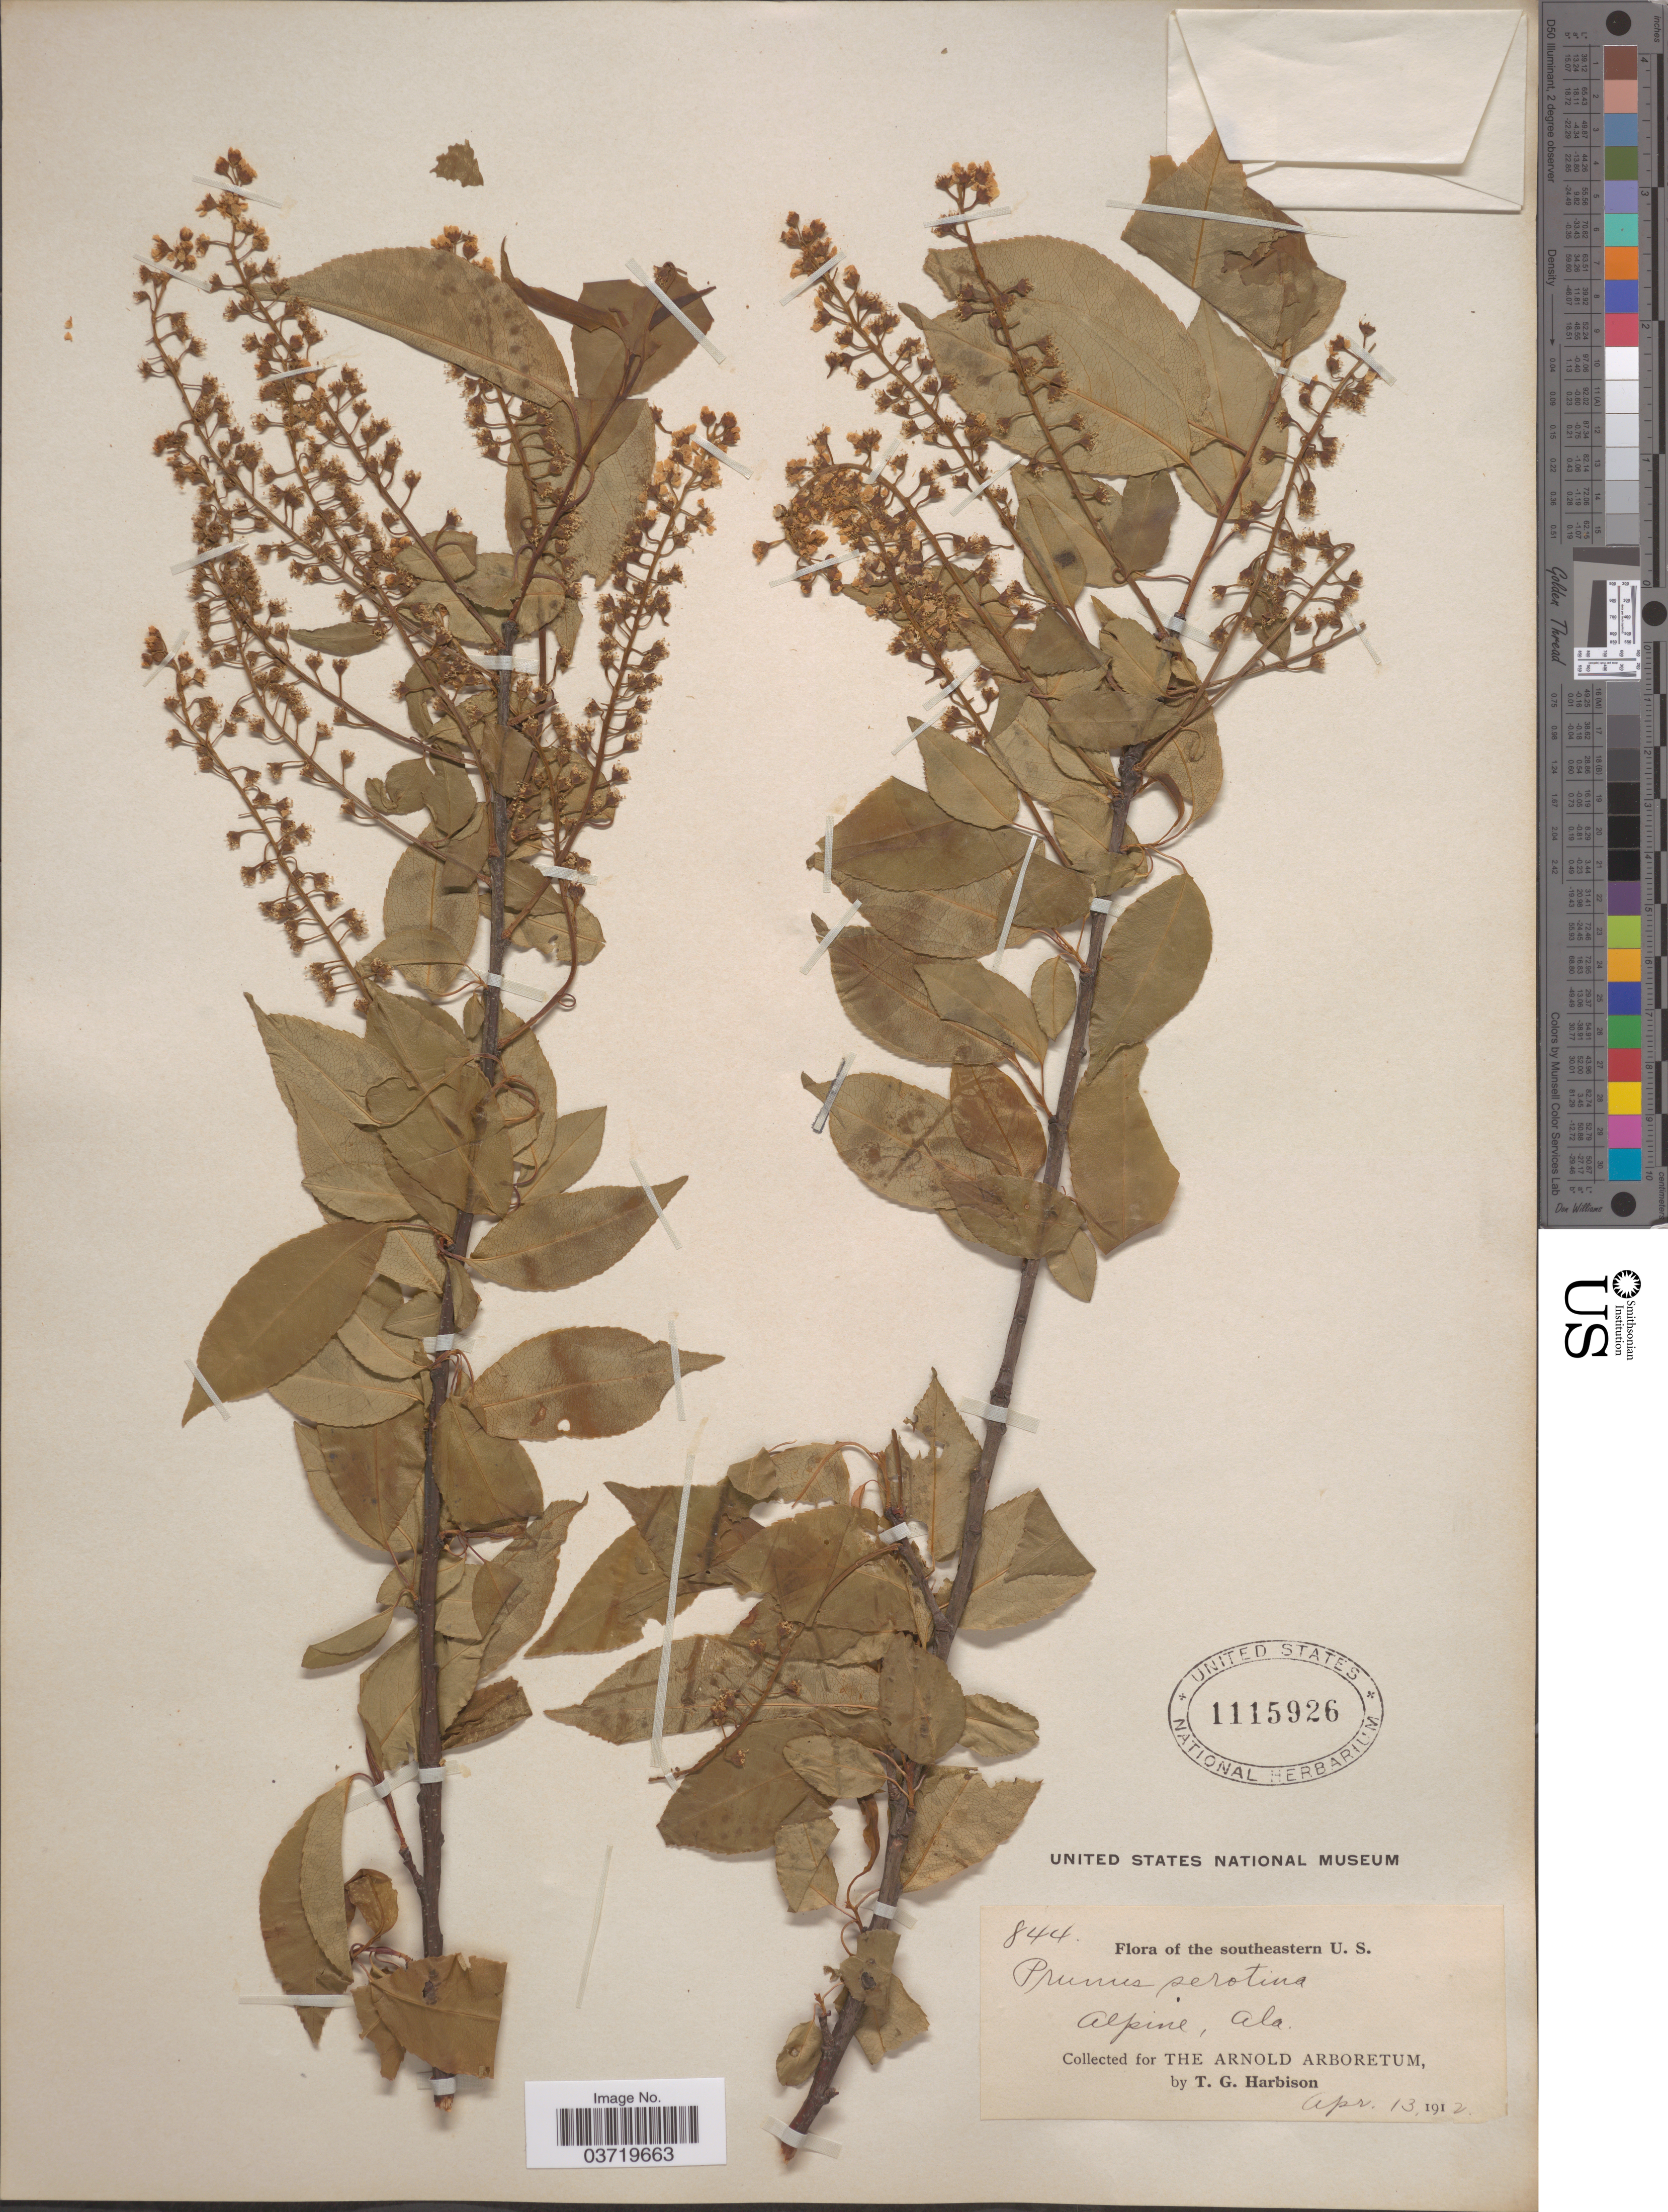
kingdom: Plantae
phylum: Tracheophyta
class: Magnoliopsida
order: Rosales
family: Rosaceae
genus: Prunus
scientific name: Prunus serotina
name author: Ehrh.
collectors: T. Harbison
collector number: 844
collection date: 1912-04-13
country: United States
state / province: Alabama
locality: Alpine.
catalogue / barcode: US 1115926